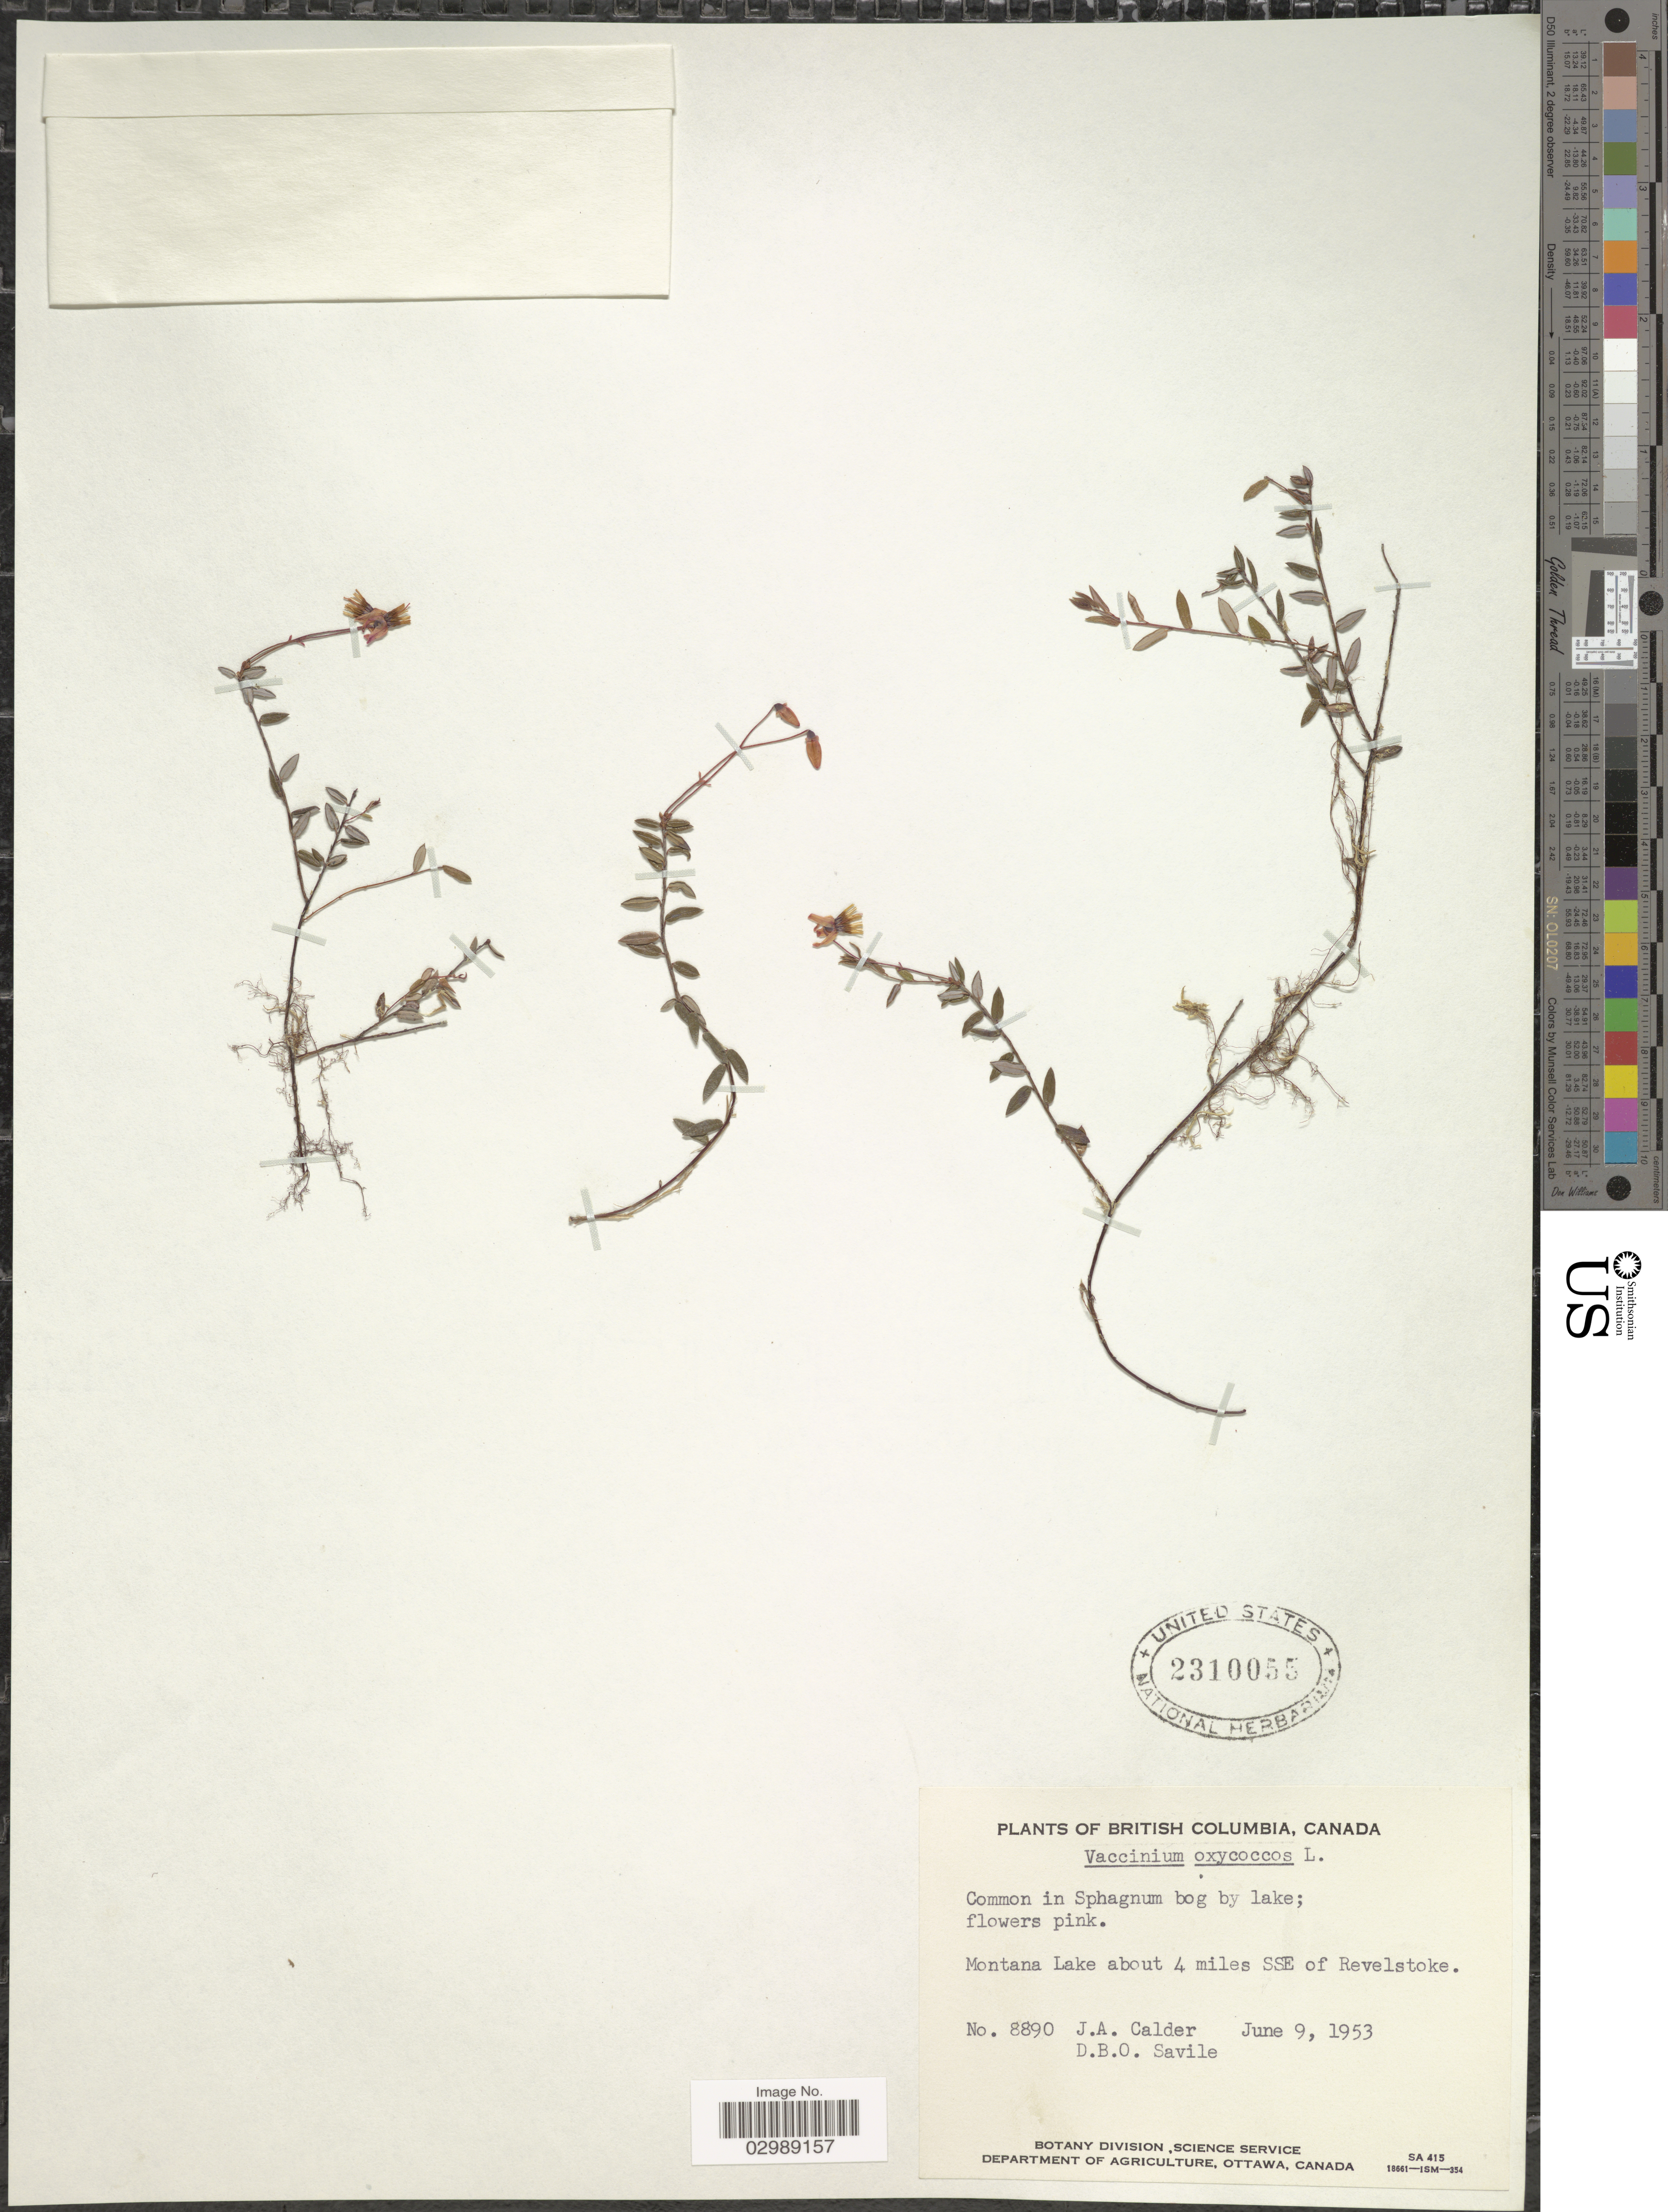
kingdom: Plantae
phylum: Tracheophyta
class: Magnoliopsida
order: Ericales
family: Ericaceae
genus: Vaccinium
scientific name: Vaccinium oxycoccos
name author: L.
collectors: J. A. Calder & D. Savile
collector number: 8890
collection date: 1953-06-09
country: Canada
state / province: British Columbia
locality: Montana Lake about 4 miles SSE of Revelstoke.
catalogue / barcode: US 2310055